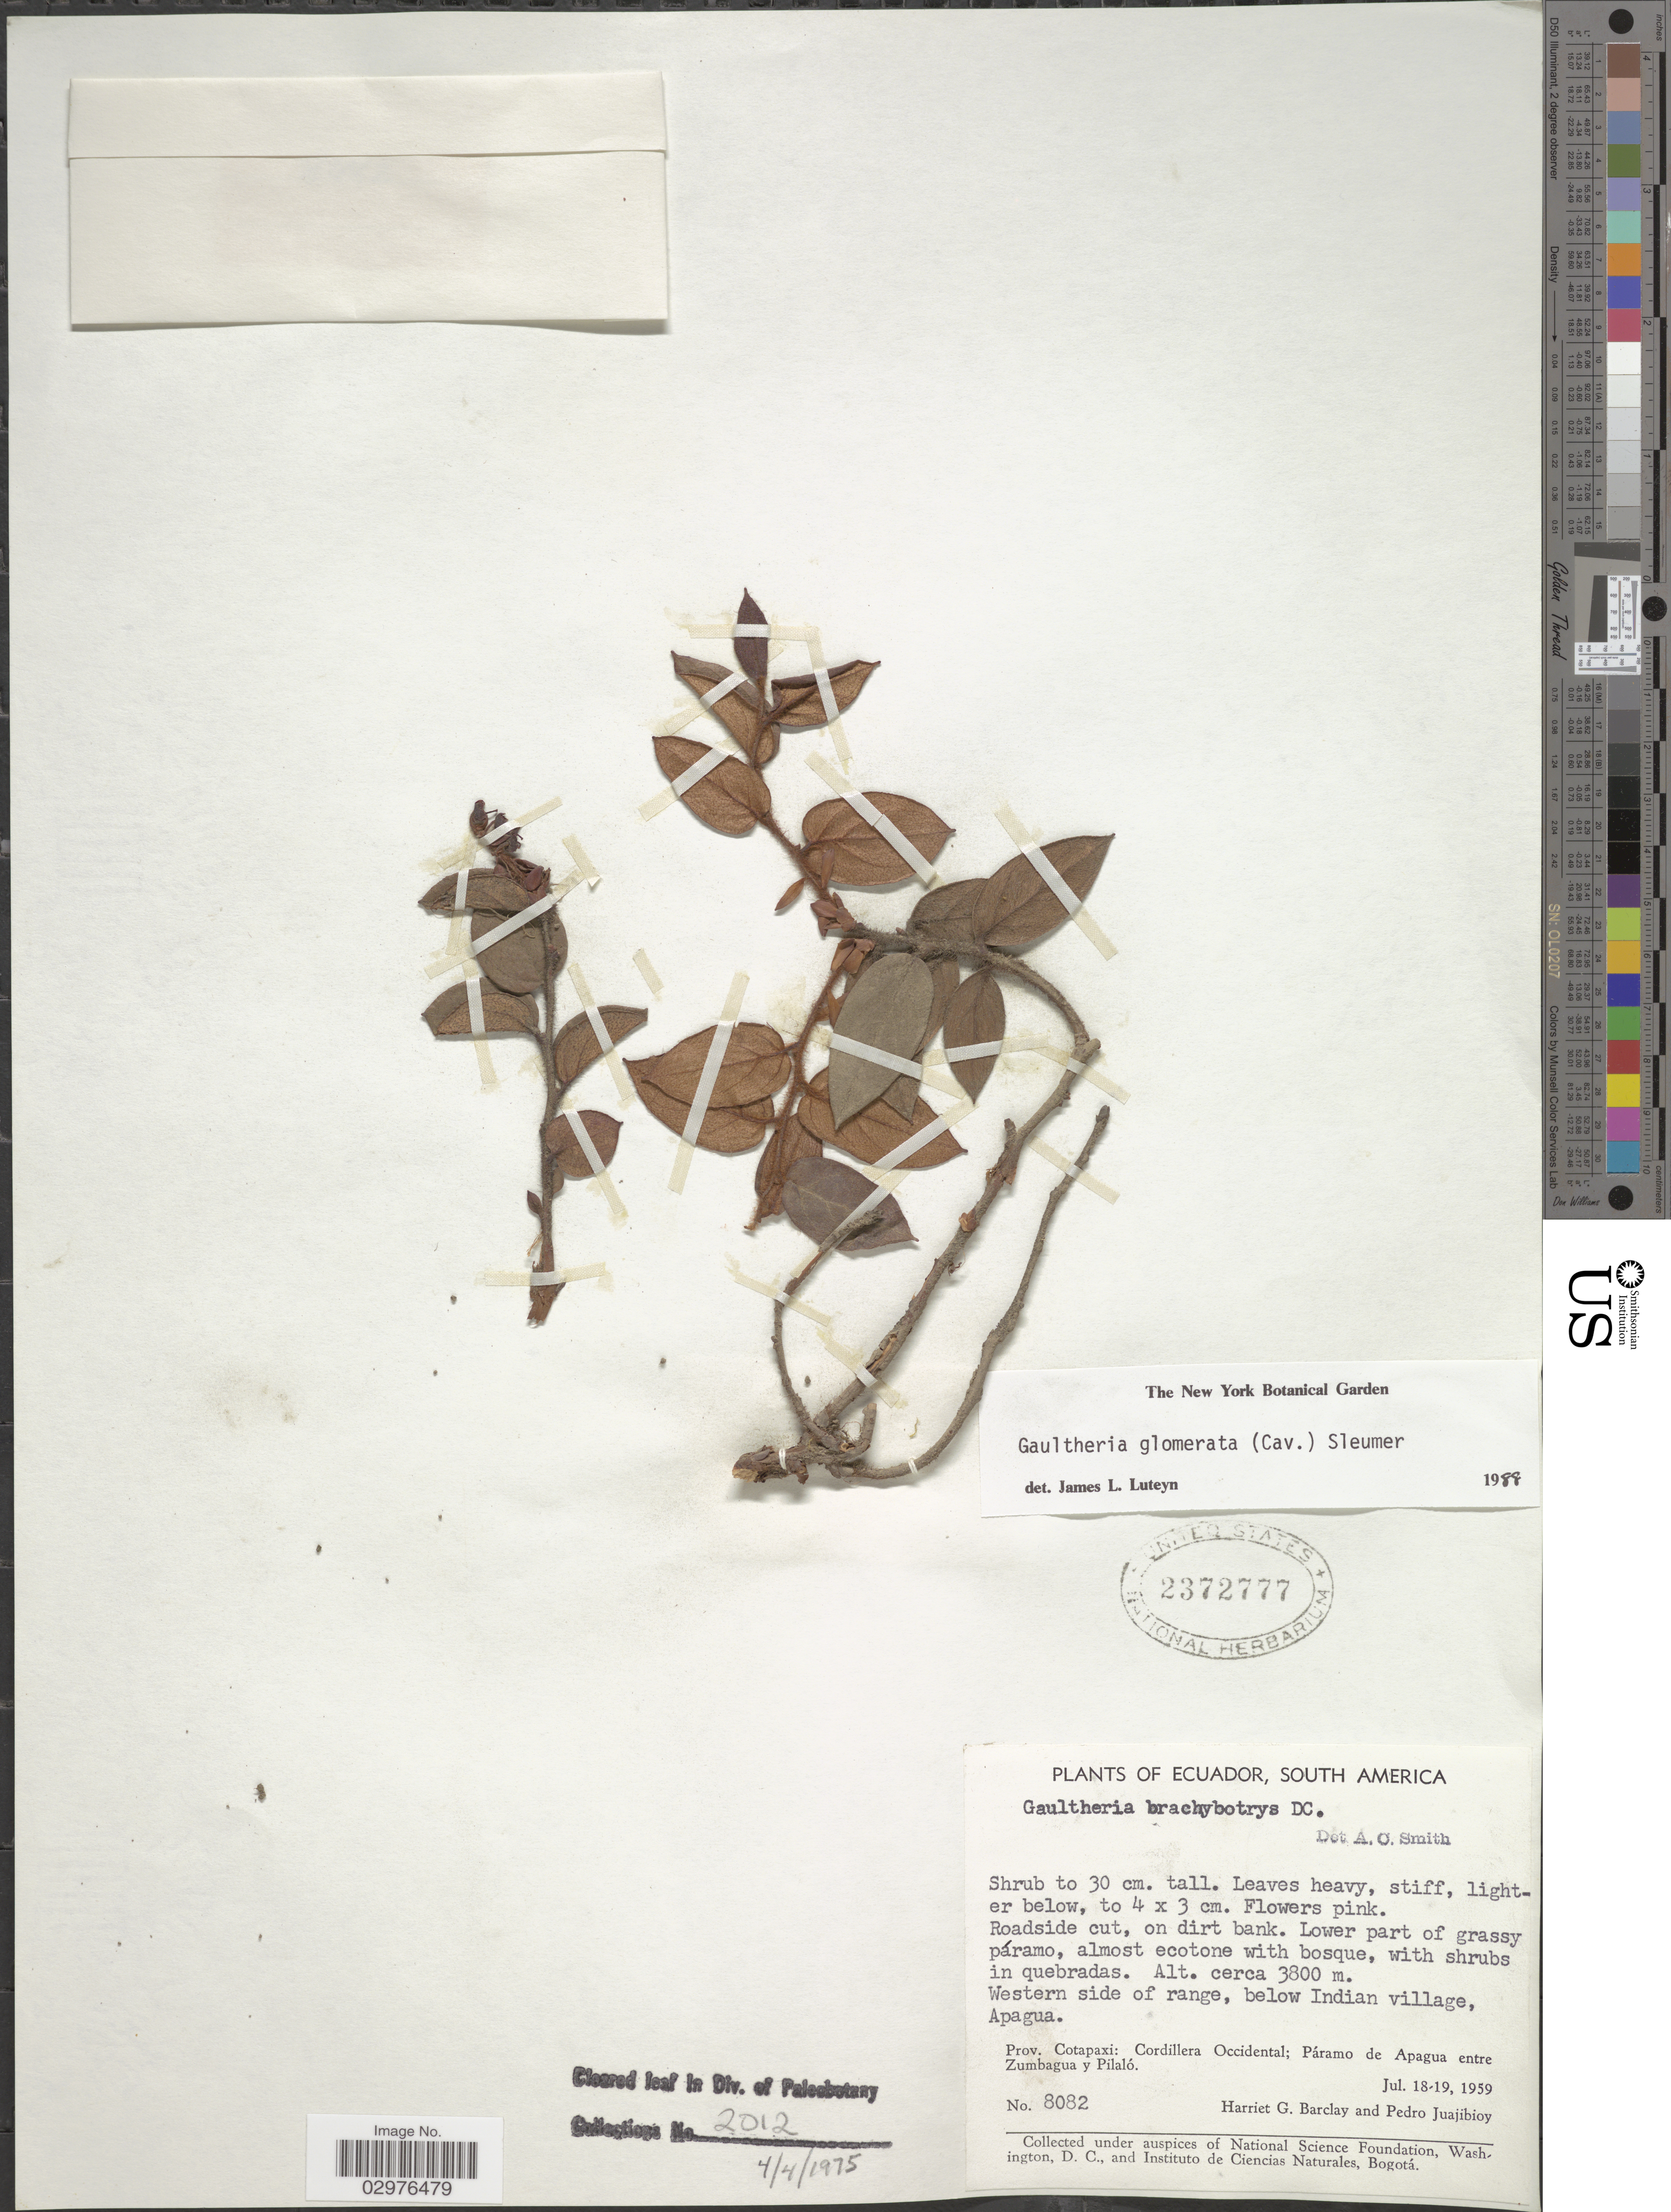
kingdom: Plantae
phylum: Tracheophyta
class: Magnoliopsida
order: Ericales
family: Ericaceae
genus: Gaultheria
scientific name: Gaultheria glomerata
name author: (Cav.) Sleumer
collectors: H. G. Barclay & P. Juajibioy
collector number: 8082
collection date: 1959-07-18/1959-07-19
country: Ecuador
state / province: Cotopaxi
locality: Western side of range, below Indian village, Apagua. Cordillera Occidental; Páramo de Apagua entre Zumbagua y Pilaló.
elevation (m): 3800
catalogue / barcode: US 2372777